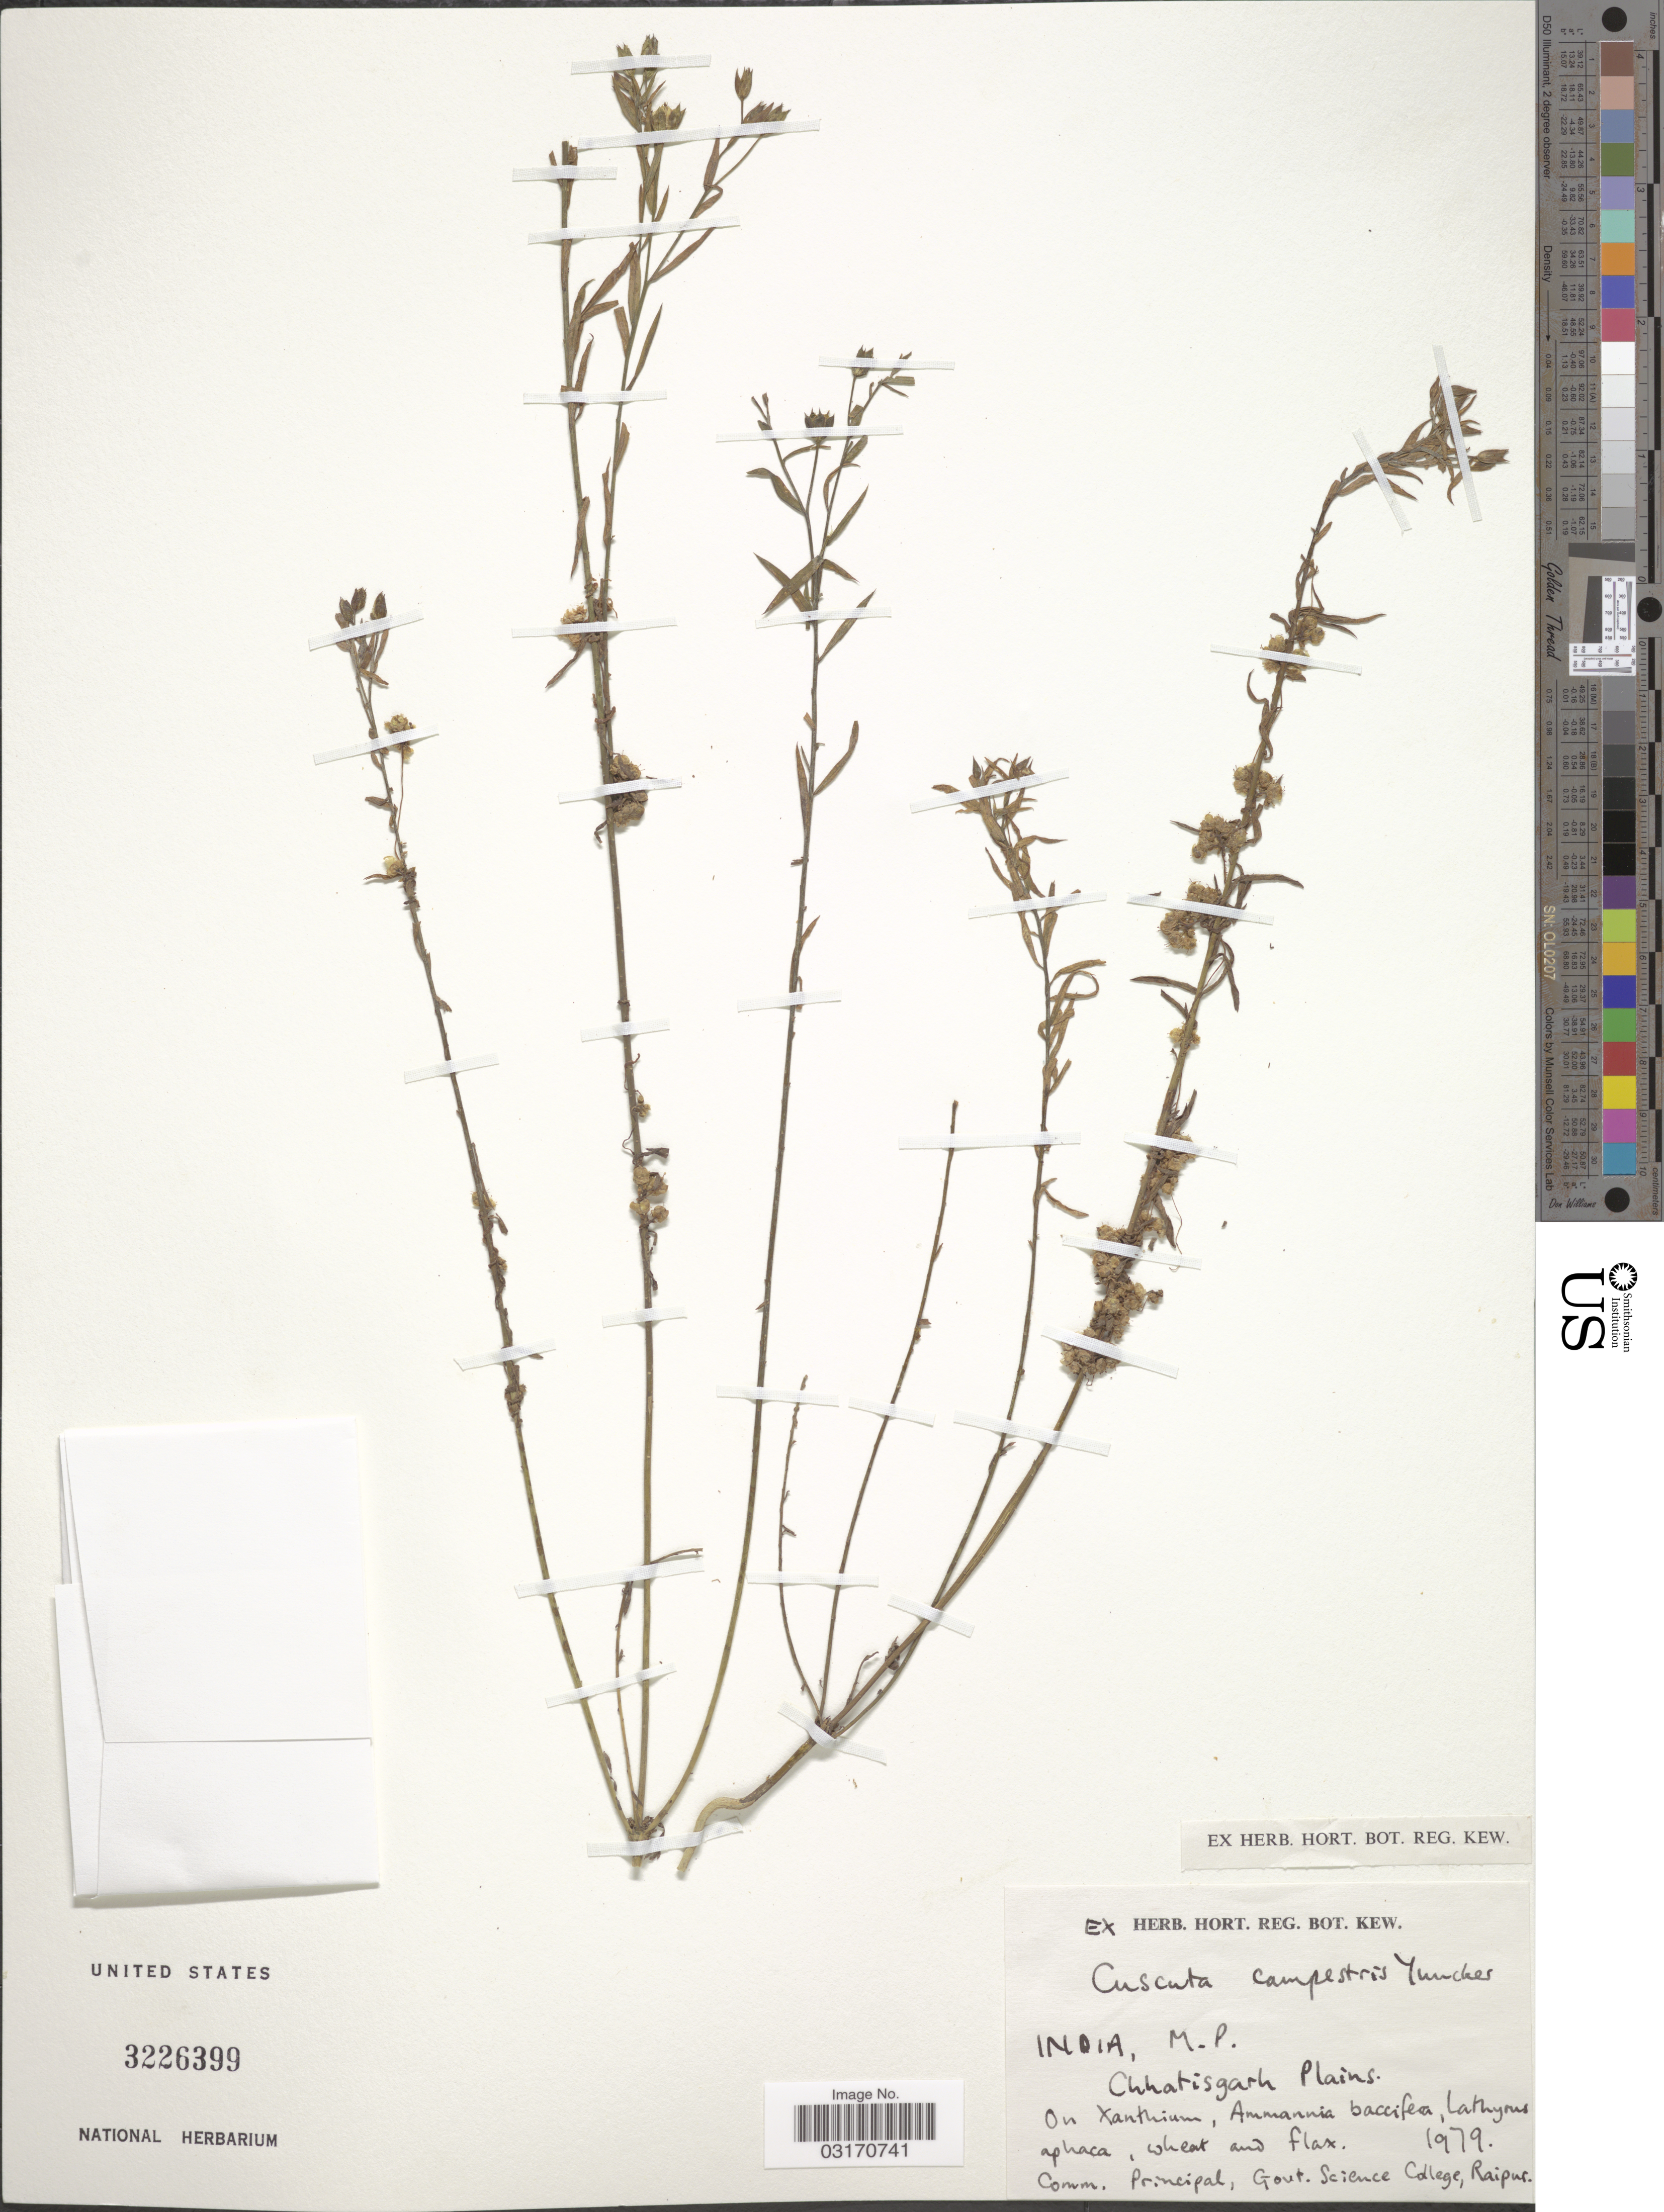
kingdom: Plantae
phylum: Tracheophyta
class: Magnoliopsida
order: Solanales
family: Convolvulaceae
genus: Cuscuta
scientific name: Cuscuta campestris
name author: Yunck.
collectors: ex herb. Hort. Reg. Kew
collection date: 1979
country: India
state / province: Chhattisgarh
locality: M. P. Chhatisgarh Plains.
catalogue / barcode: US 3226399